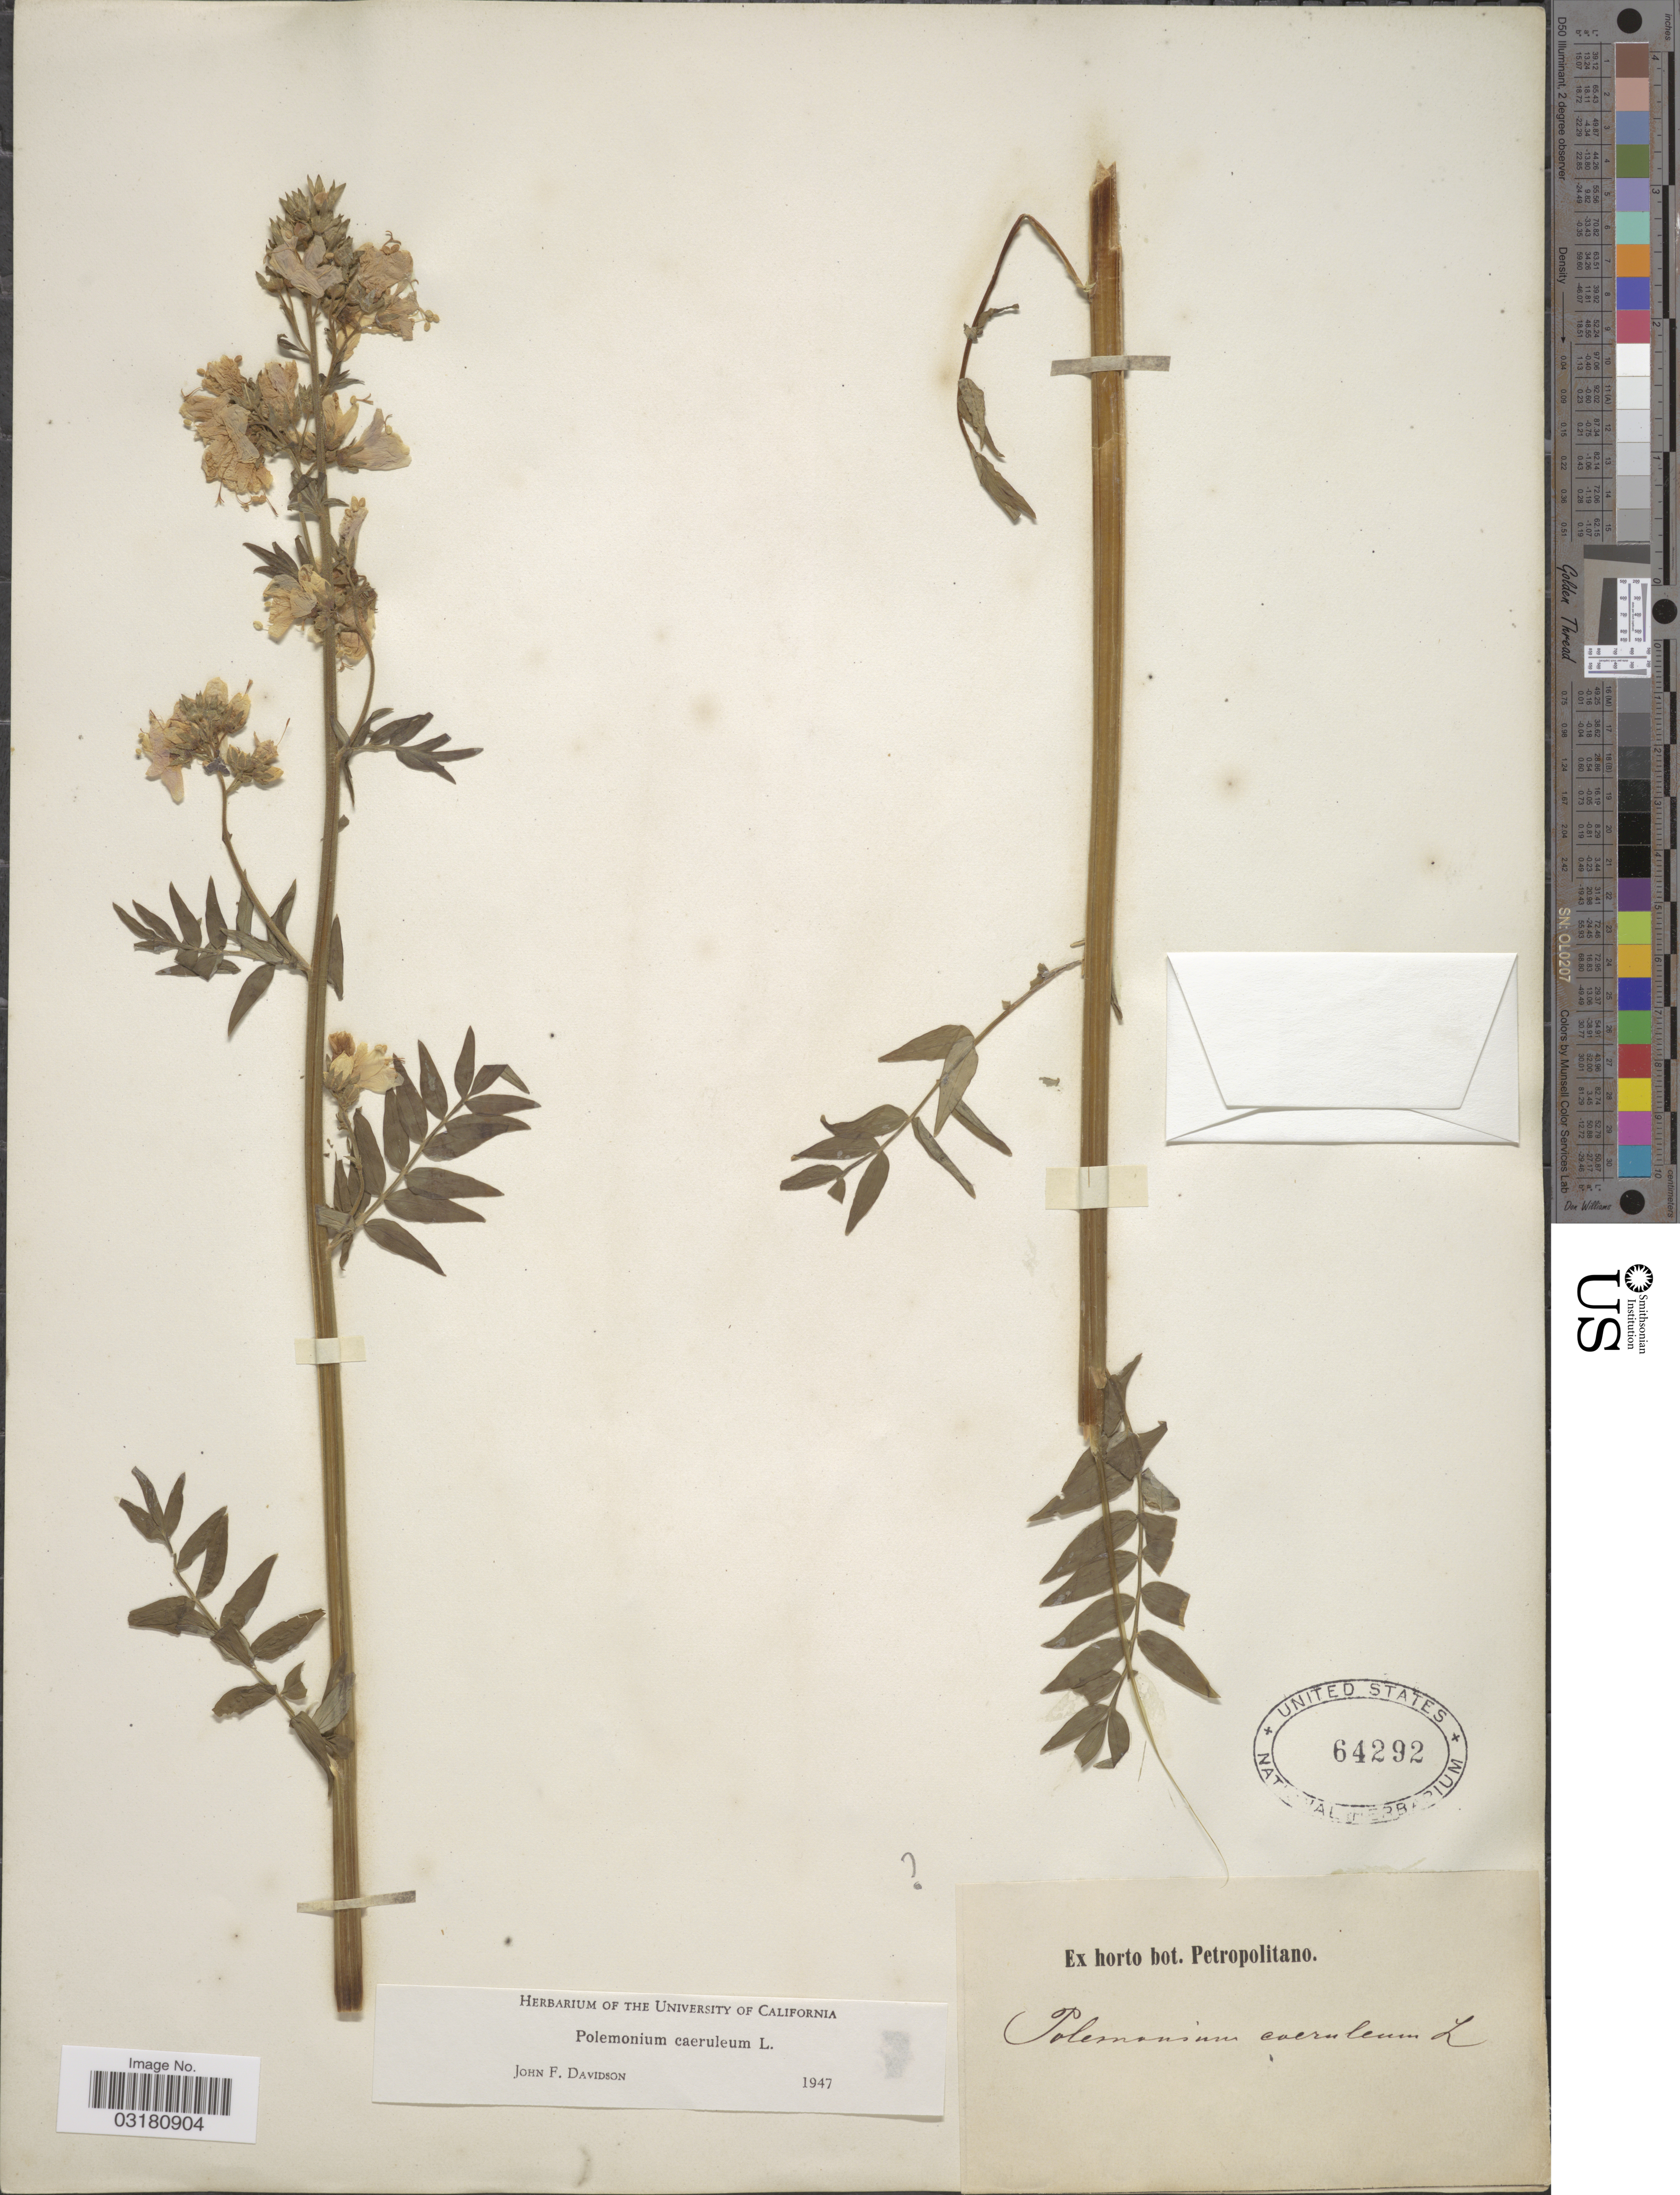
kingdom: Plantae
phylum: Tracheophyta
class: Magnoliopsida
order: Ericales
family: Polemoniaceae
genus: Polemonium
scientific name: Polemonium caeruleum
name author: L.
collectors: ex Horto Bot. Petropolitano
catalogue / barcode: US 64292